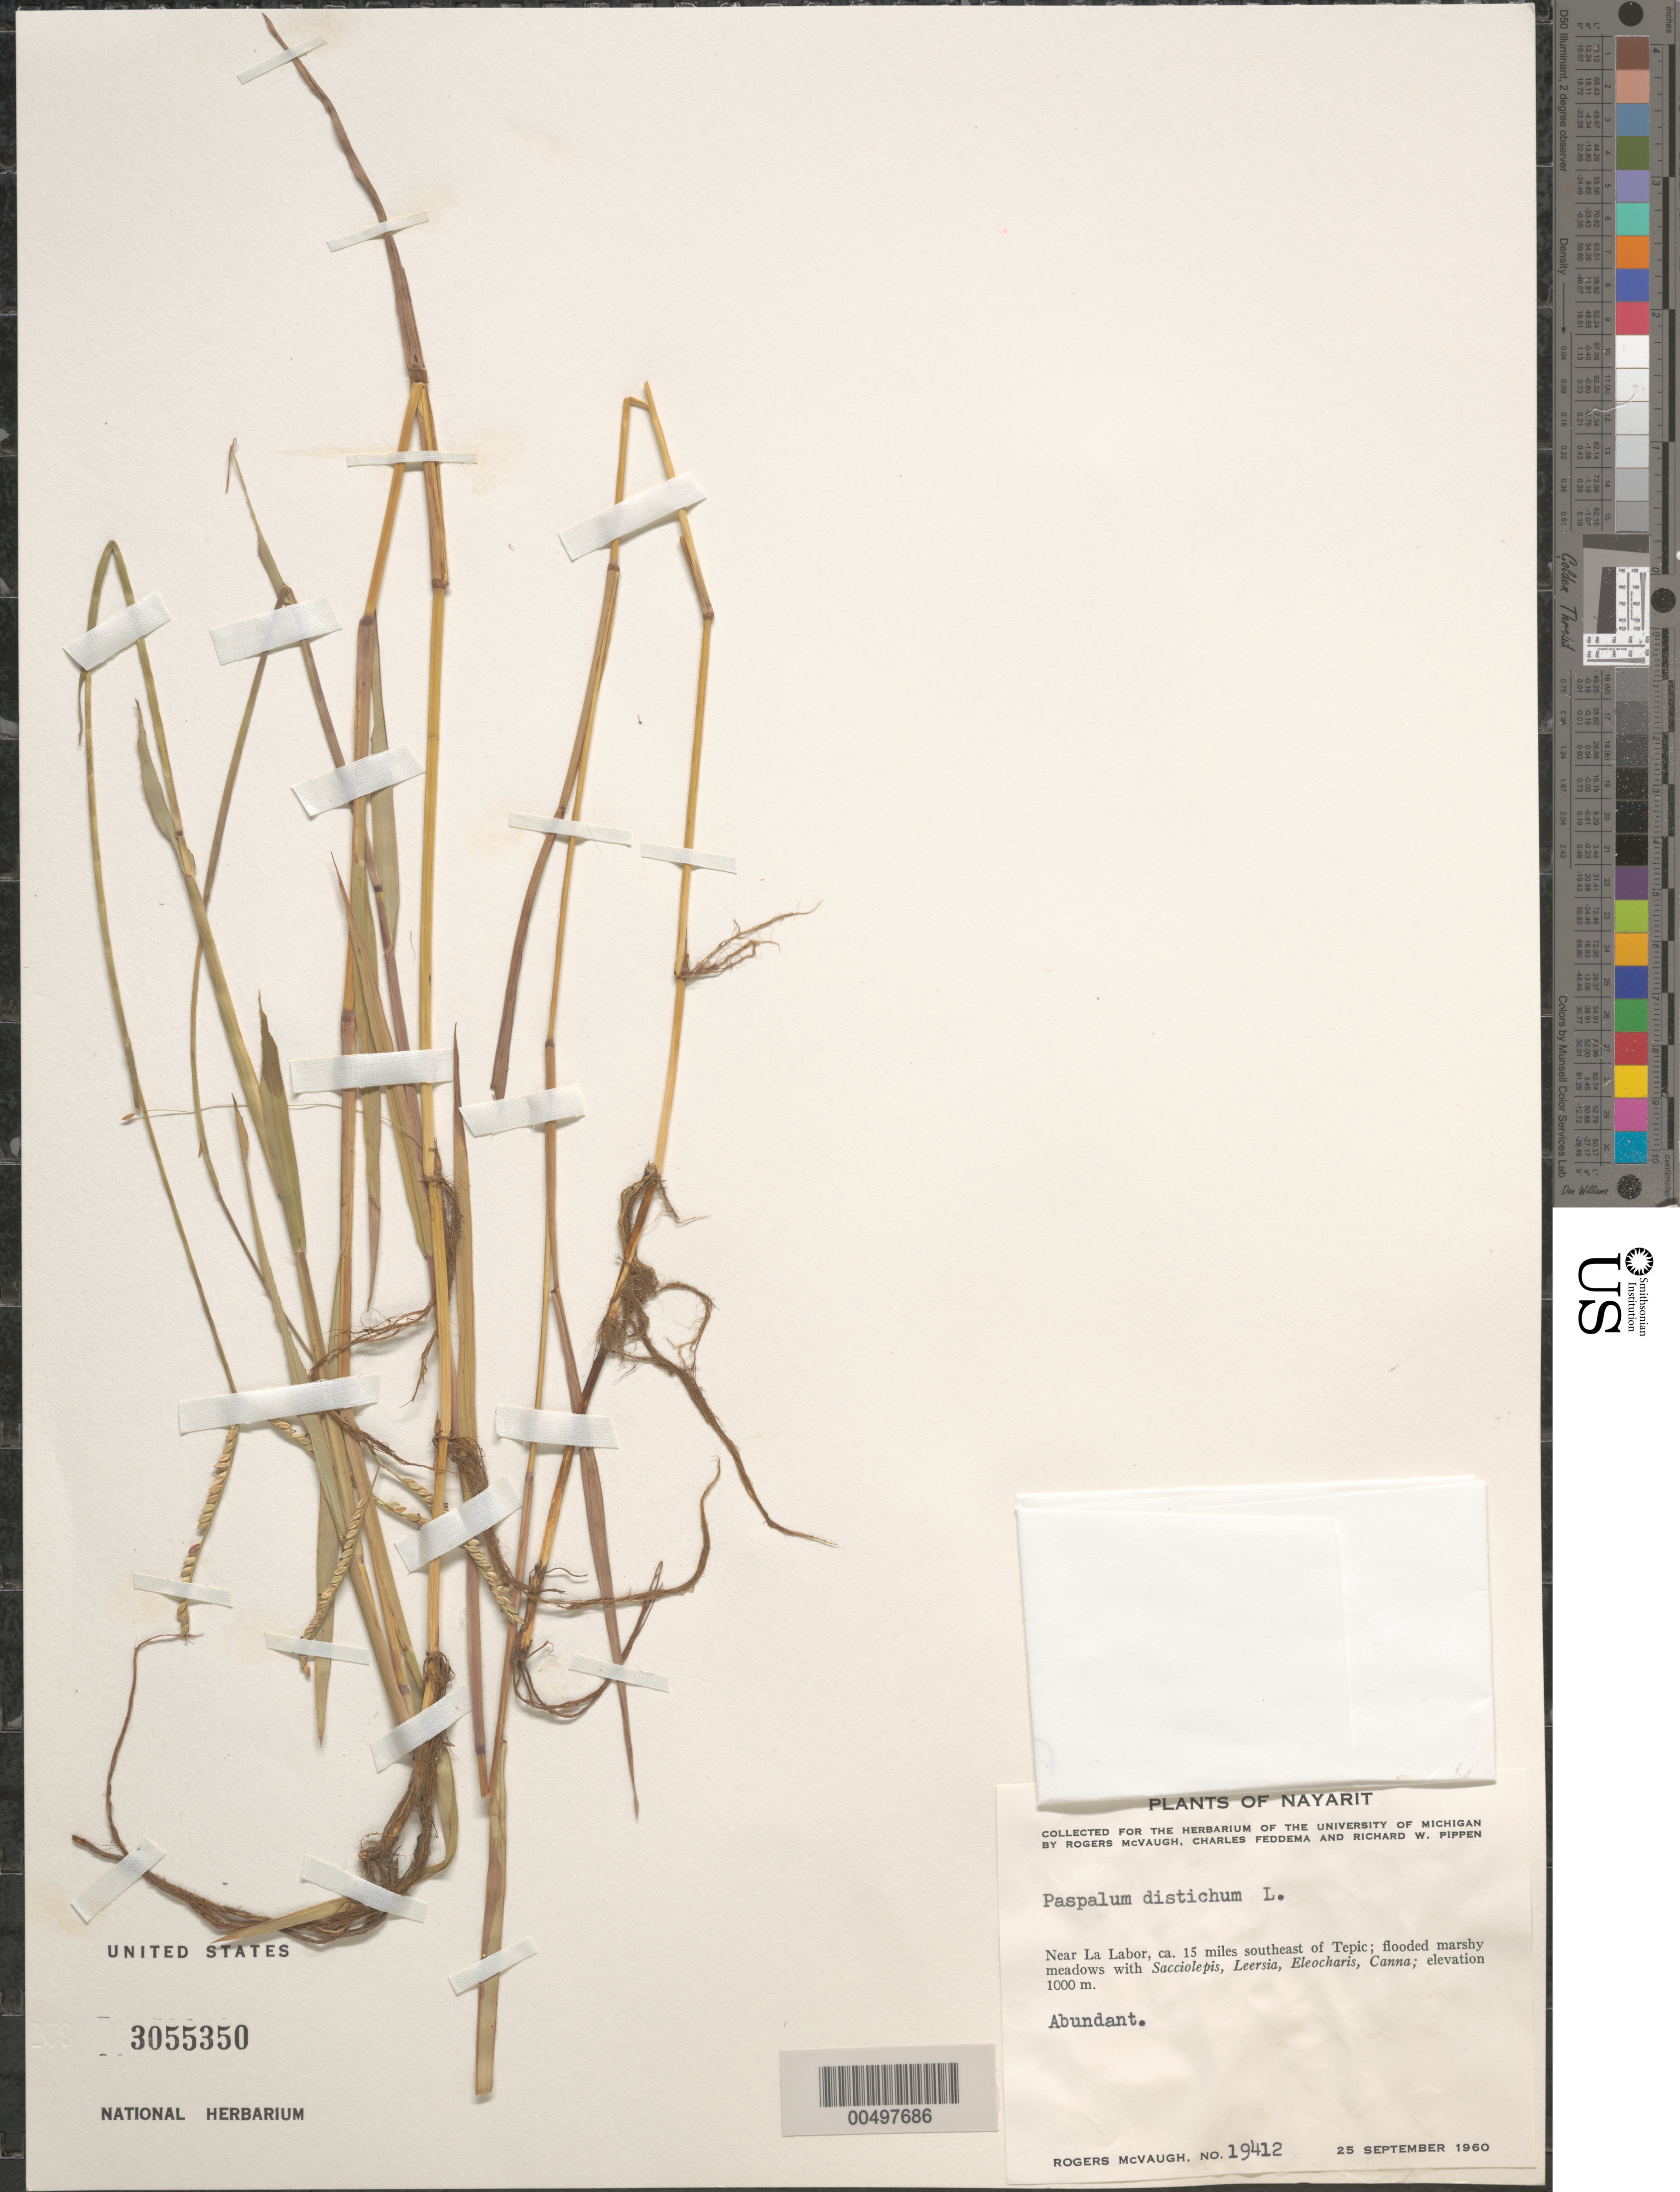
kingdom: Plantae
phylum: Tracheophyta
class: Liliopsida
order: Poales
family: Poaceae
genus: Paspalum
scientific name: Paspalum distichum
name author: L.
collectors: R. McVaugh, C. Feddema & R. W. Pippen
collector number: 19412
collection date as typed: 25 Sep 1960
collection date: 1960-09-25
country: Mexico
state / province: Nayarit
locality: Near La Labor, ca. 15 mi SE of Tepic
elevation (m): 1000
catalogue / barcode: US 3055350